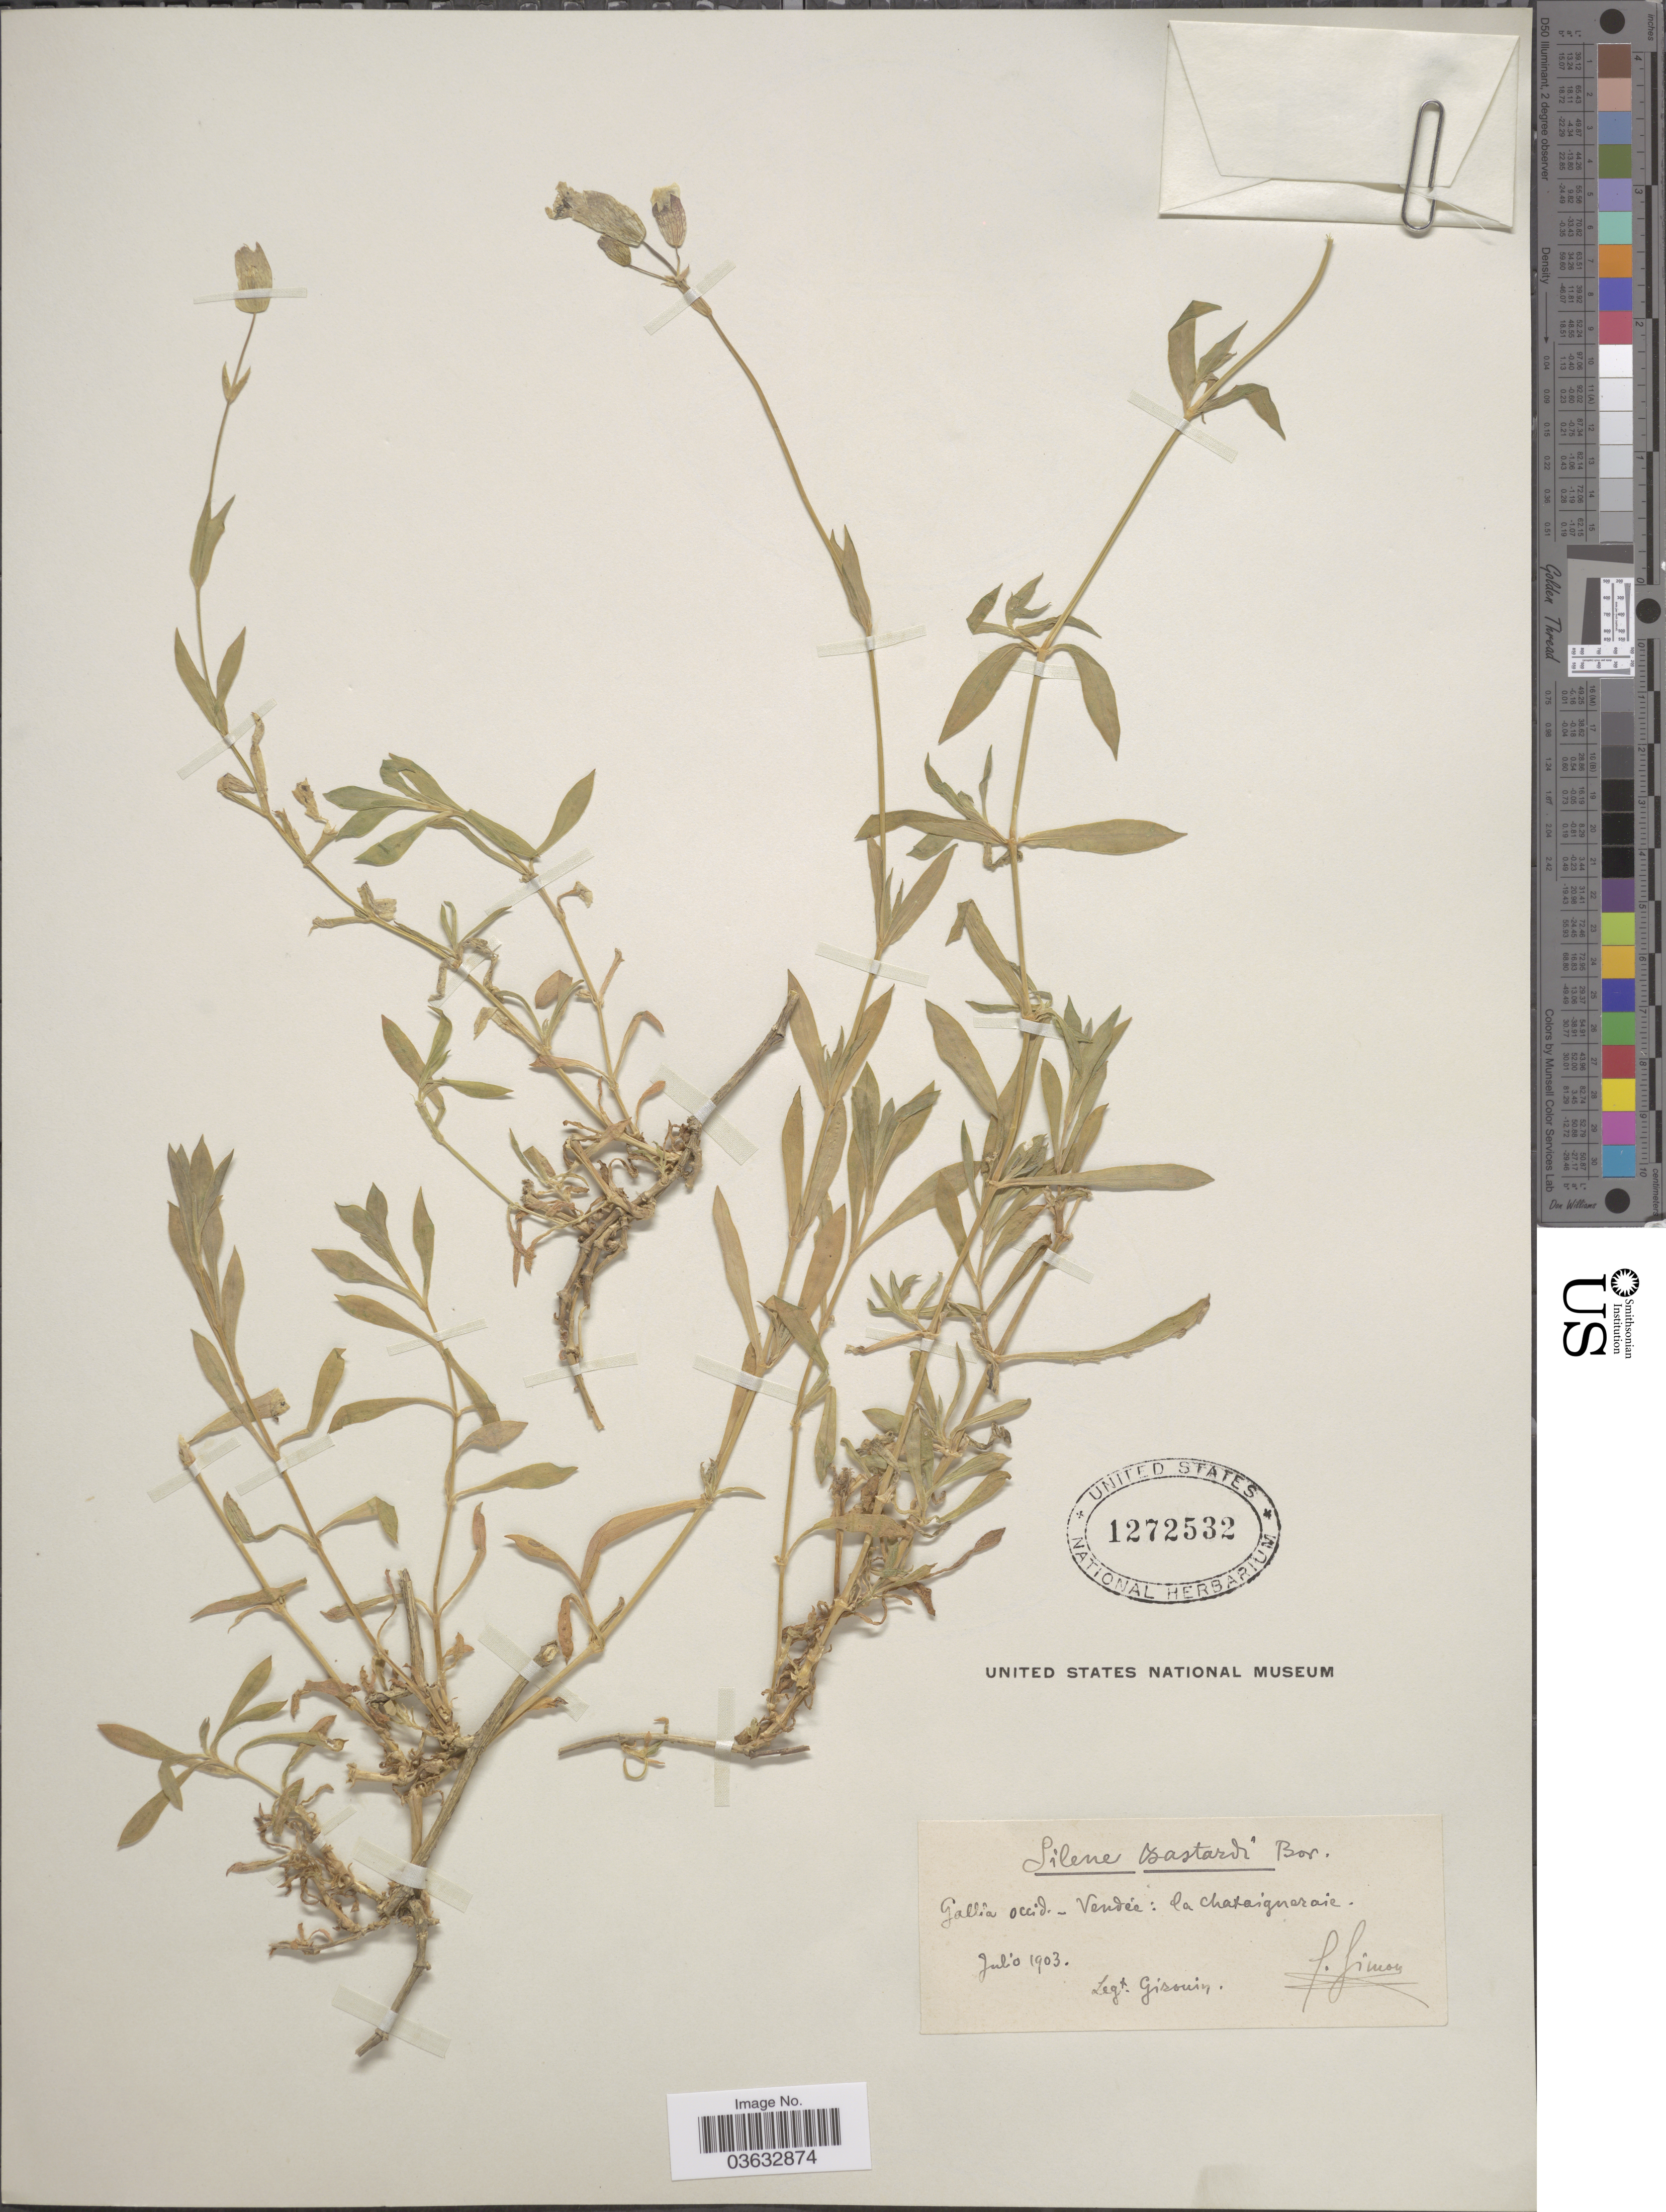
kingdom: Plantae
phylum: Tracheophyta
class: Magnoliopsida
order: Caryophyllales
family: Caryophyllaceae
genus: Silene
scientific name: Silene bastardii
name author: Boreau ex J. Lloyd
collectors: Girourin & J. Simon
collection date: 1903-07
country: France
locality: Gallia occid. - Vendée: la chataigneraie.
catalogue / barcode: US 1272532